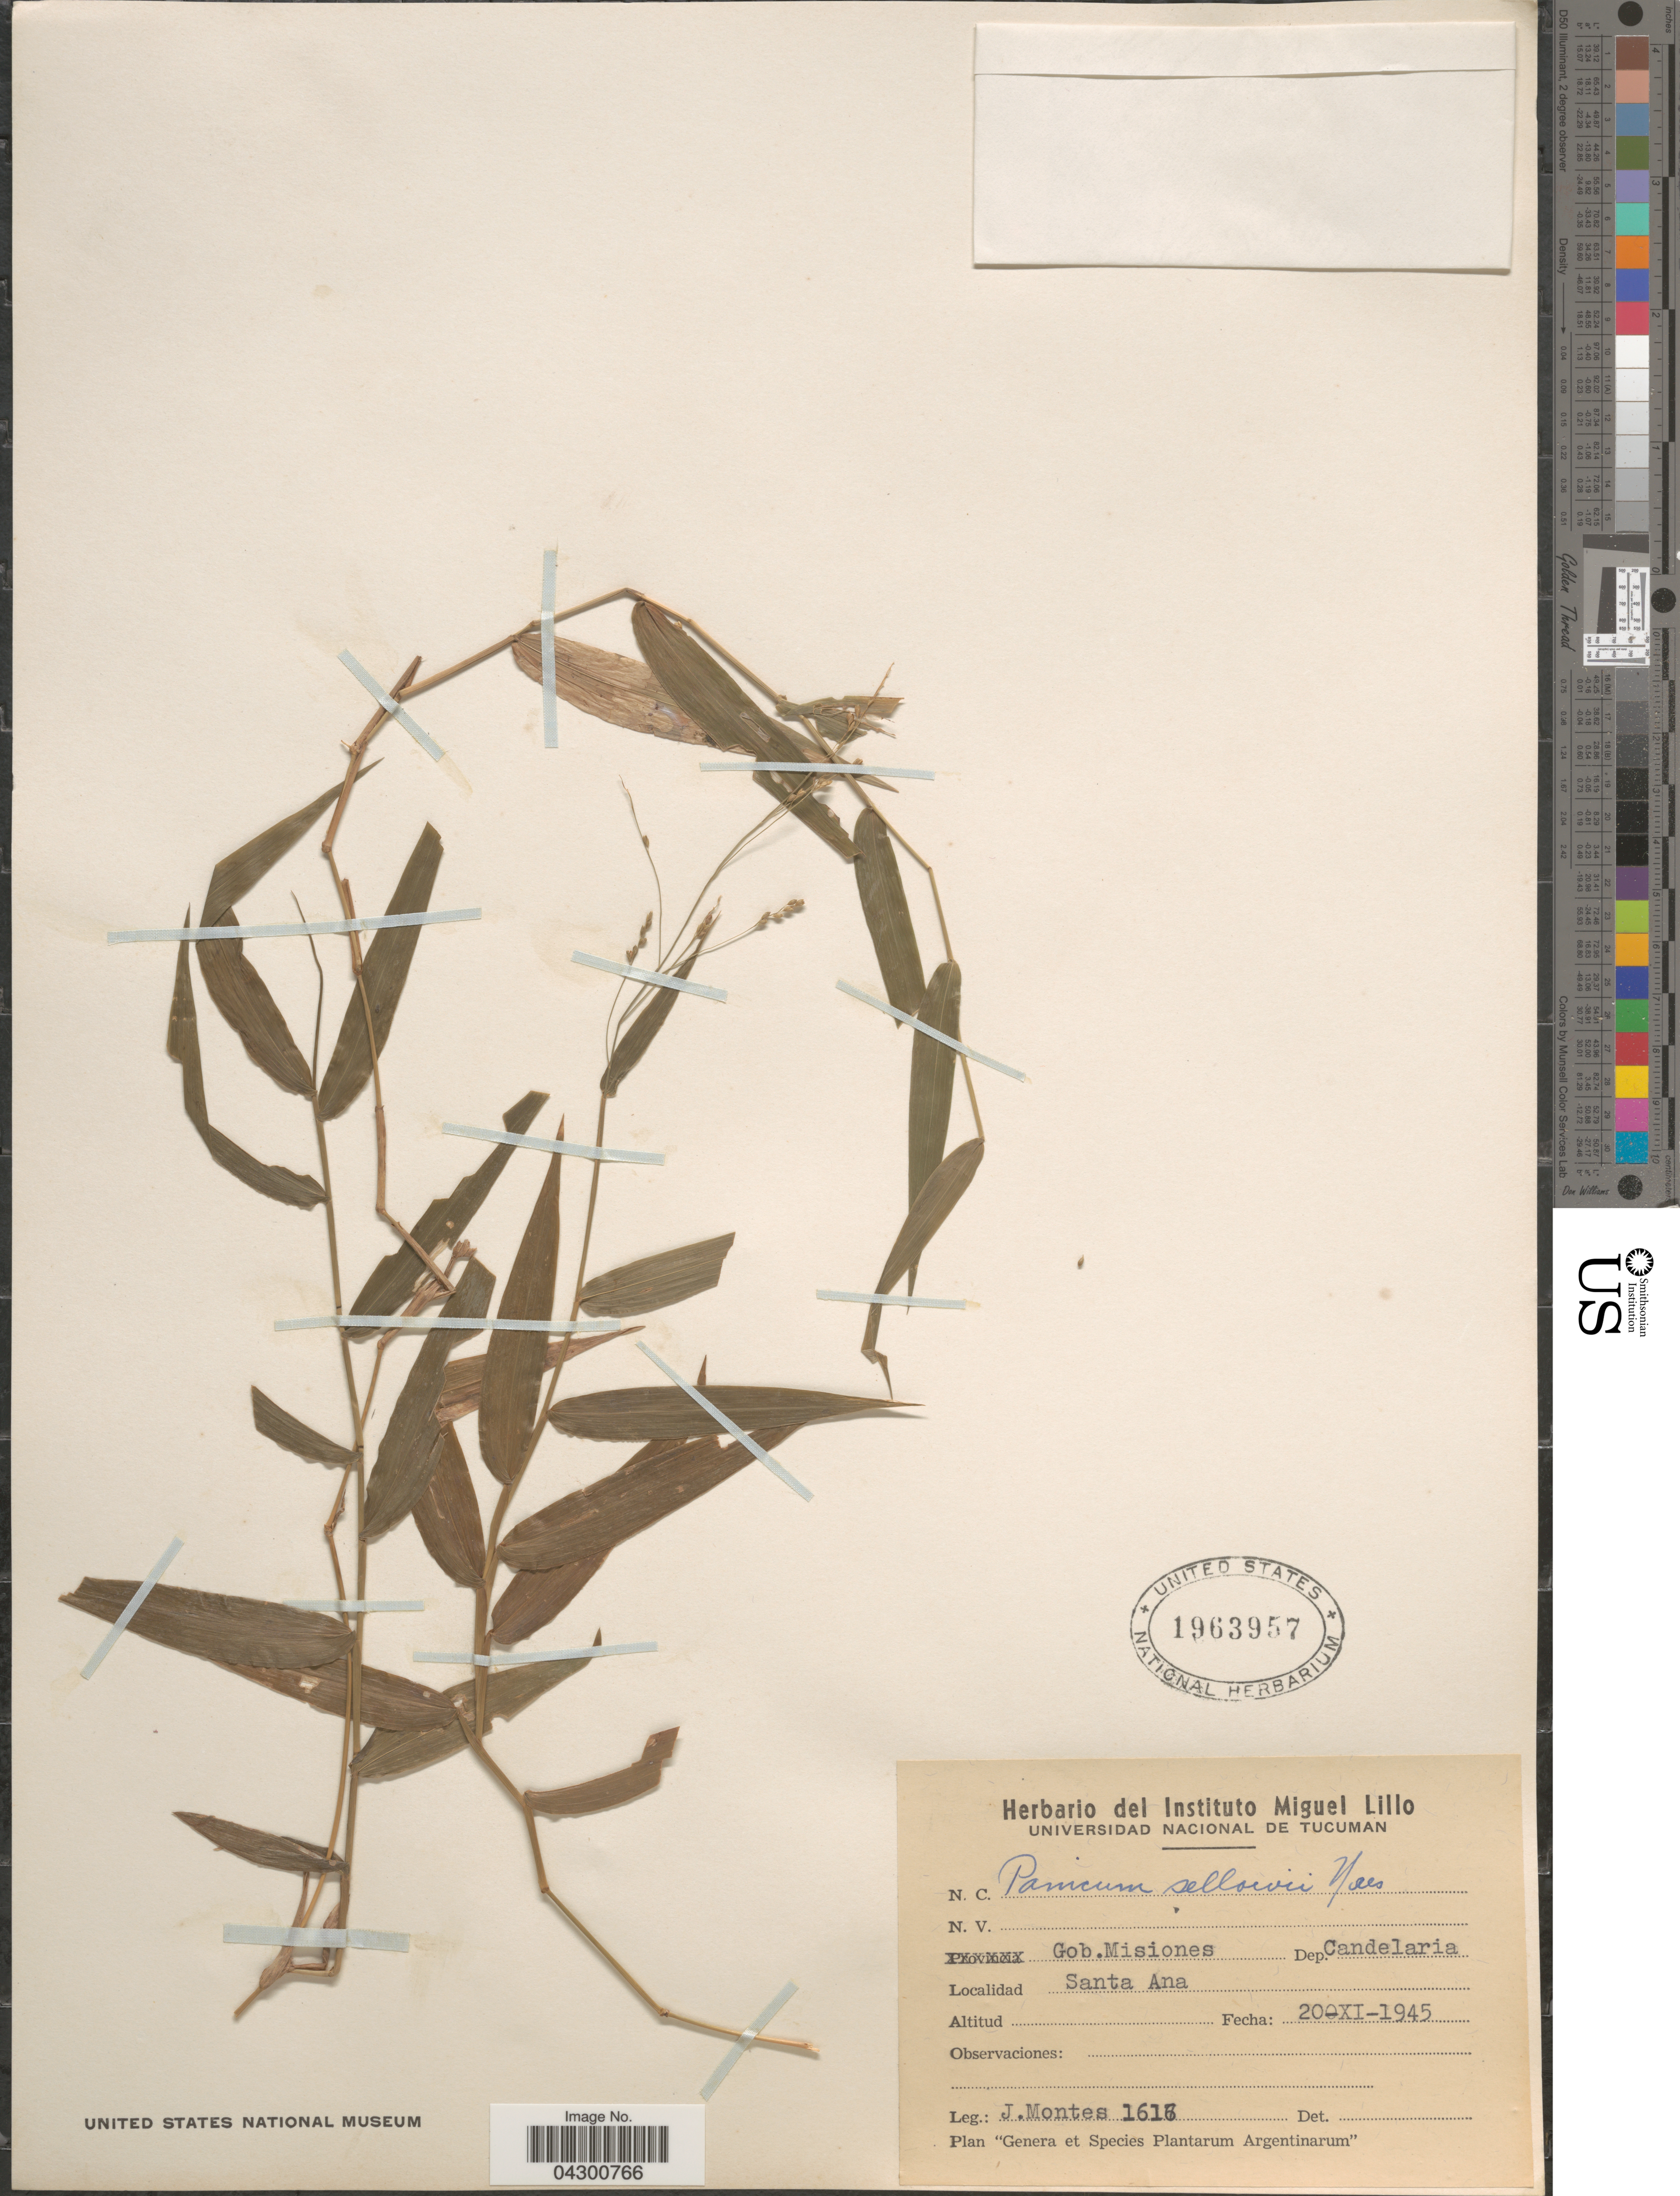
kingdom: Plantae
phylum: Tracheophyta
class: Liliopsida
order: Poales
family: Poaceae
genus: Panicum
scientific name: Panicum sellowii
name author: Nees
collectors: J. Montes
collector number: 1616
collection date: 1945-11-20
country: Argentina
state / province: Misiones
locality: Gob. Misiones Dep. Candelaria. Santa Ana.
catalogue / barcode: US 1963957